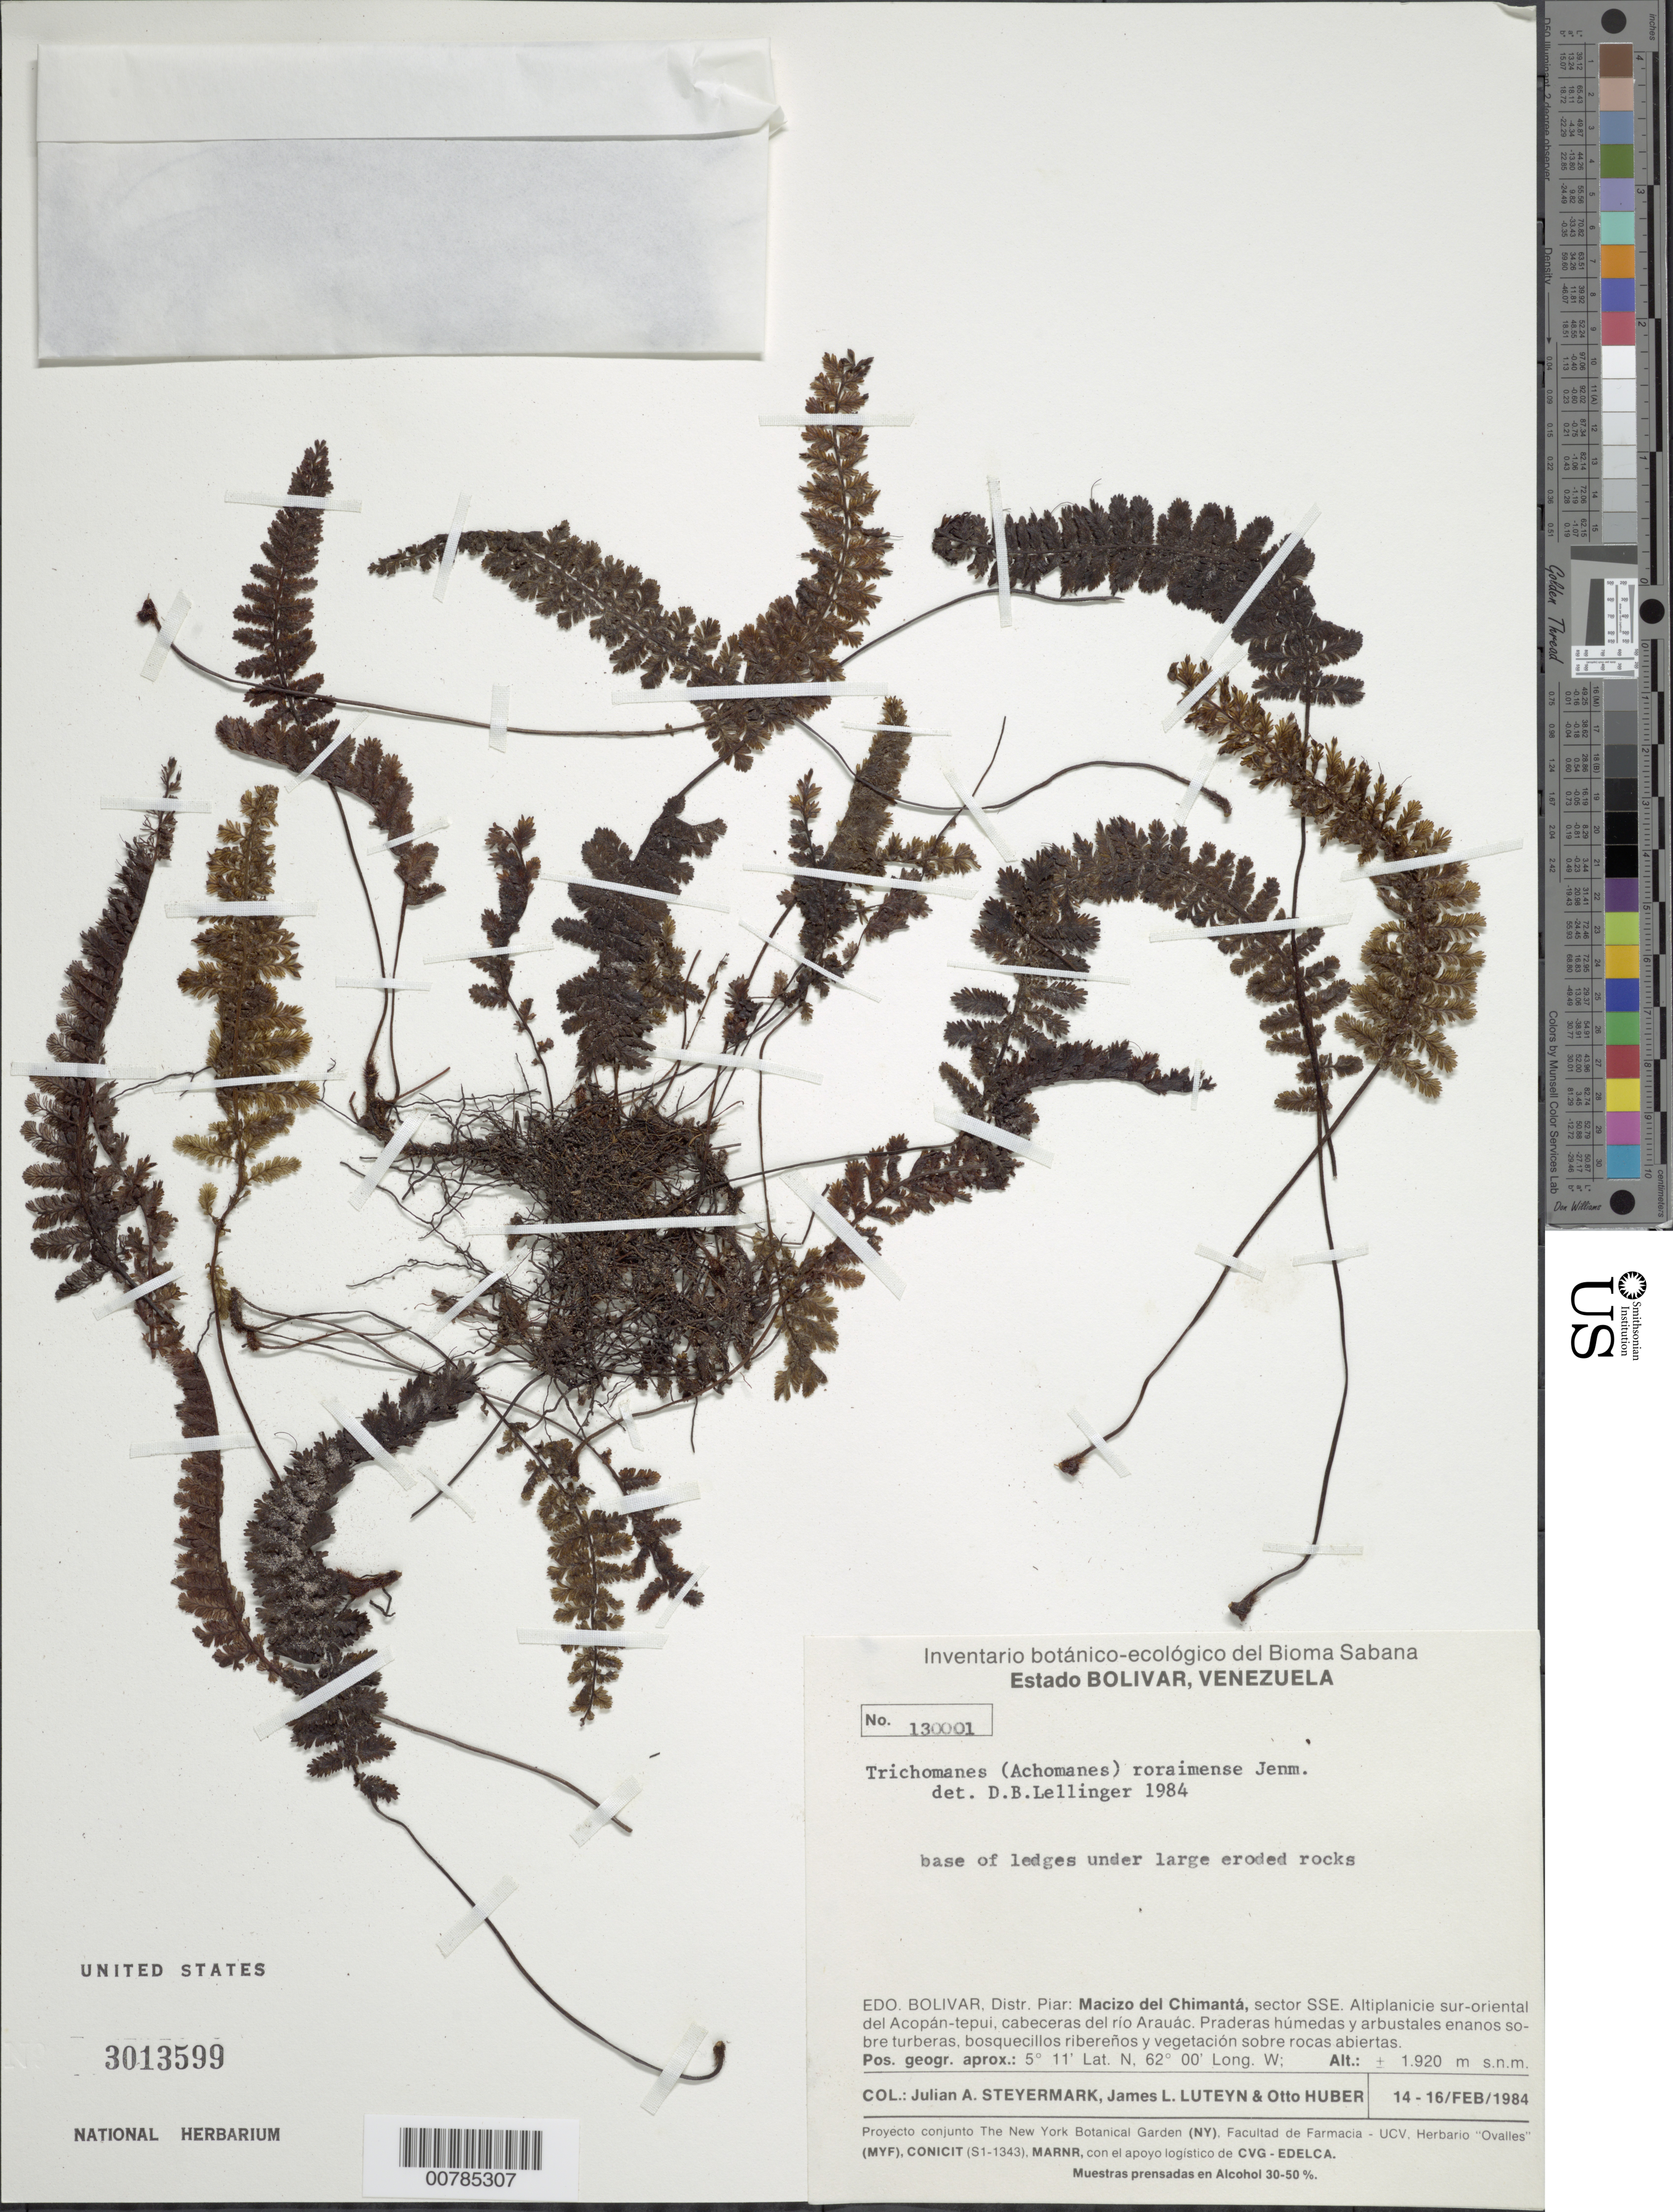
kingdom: Plantae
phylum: Tracheophyta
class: Polypodiopsida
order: Hymenophyllales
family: Hymenophyllaceae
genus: Trichomanes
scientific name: Trichomanes roraimense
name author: Jenman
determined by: Lellinger, David B., (BOT), Smithsonian Institution - National Museum of Natural History (UNITED STATES)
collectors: J. Steyermark, J. L. Luteyn & O. Huber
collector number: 130001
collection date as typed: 14-Feb-84 to 16-Feb-84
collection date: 1984-02-14/1984-02-16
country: Venezuela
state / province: Bolívar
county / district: Piar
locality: Macizo del Chimantá, sector SSE. Altiplanicie sur-oriental del Acopán-tepuí, cabeceras del río Arauác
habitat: Praderas húmedas y arbustales enanos sobre turberas, boquecillos riberenos y vegetación sobre rocas abiertas; base of ledges under large eroded rocks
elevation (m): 1920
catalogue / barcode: US 3013599